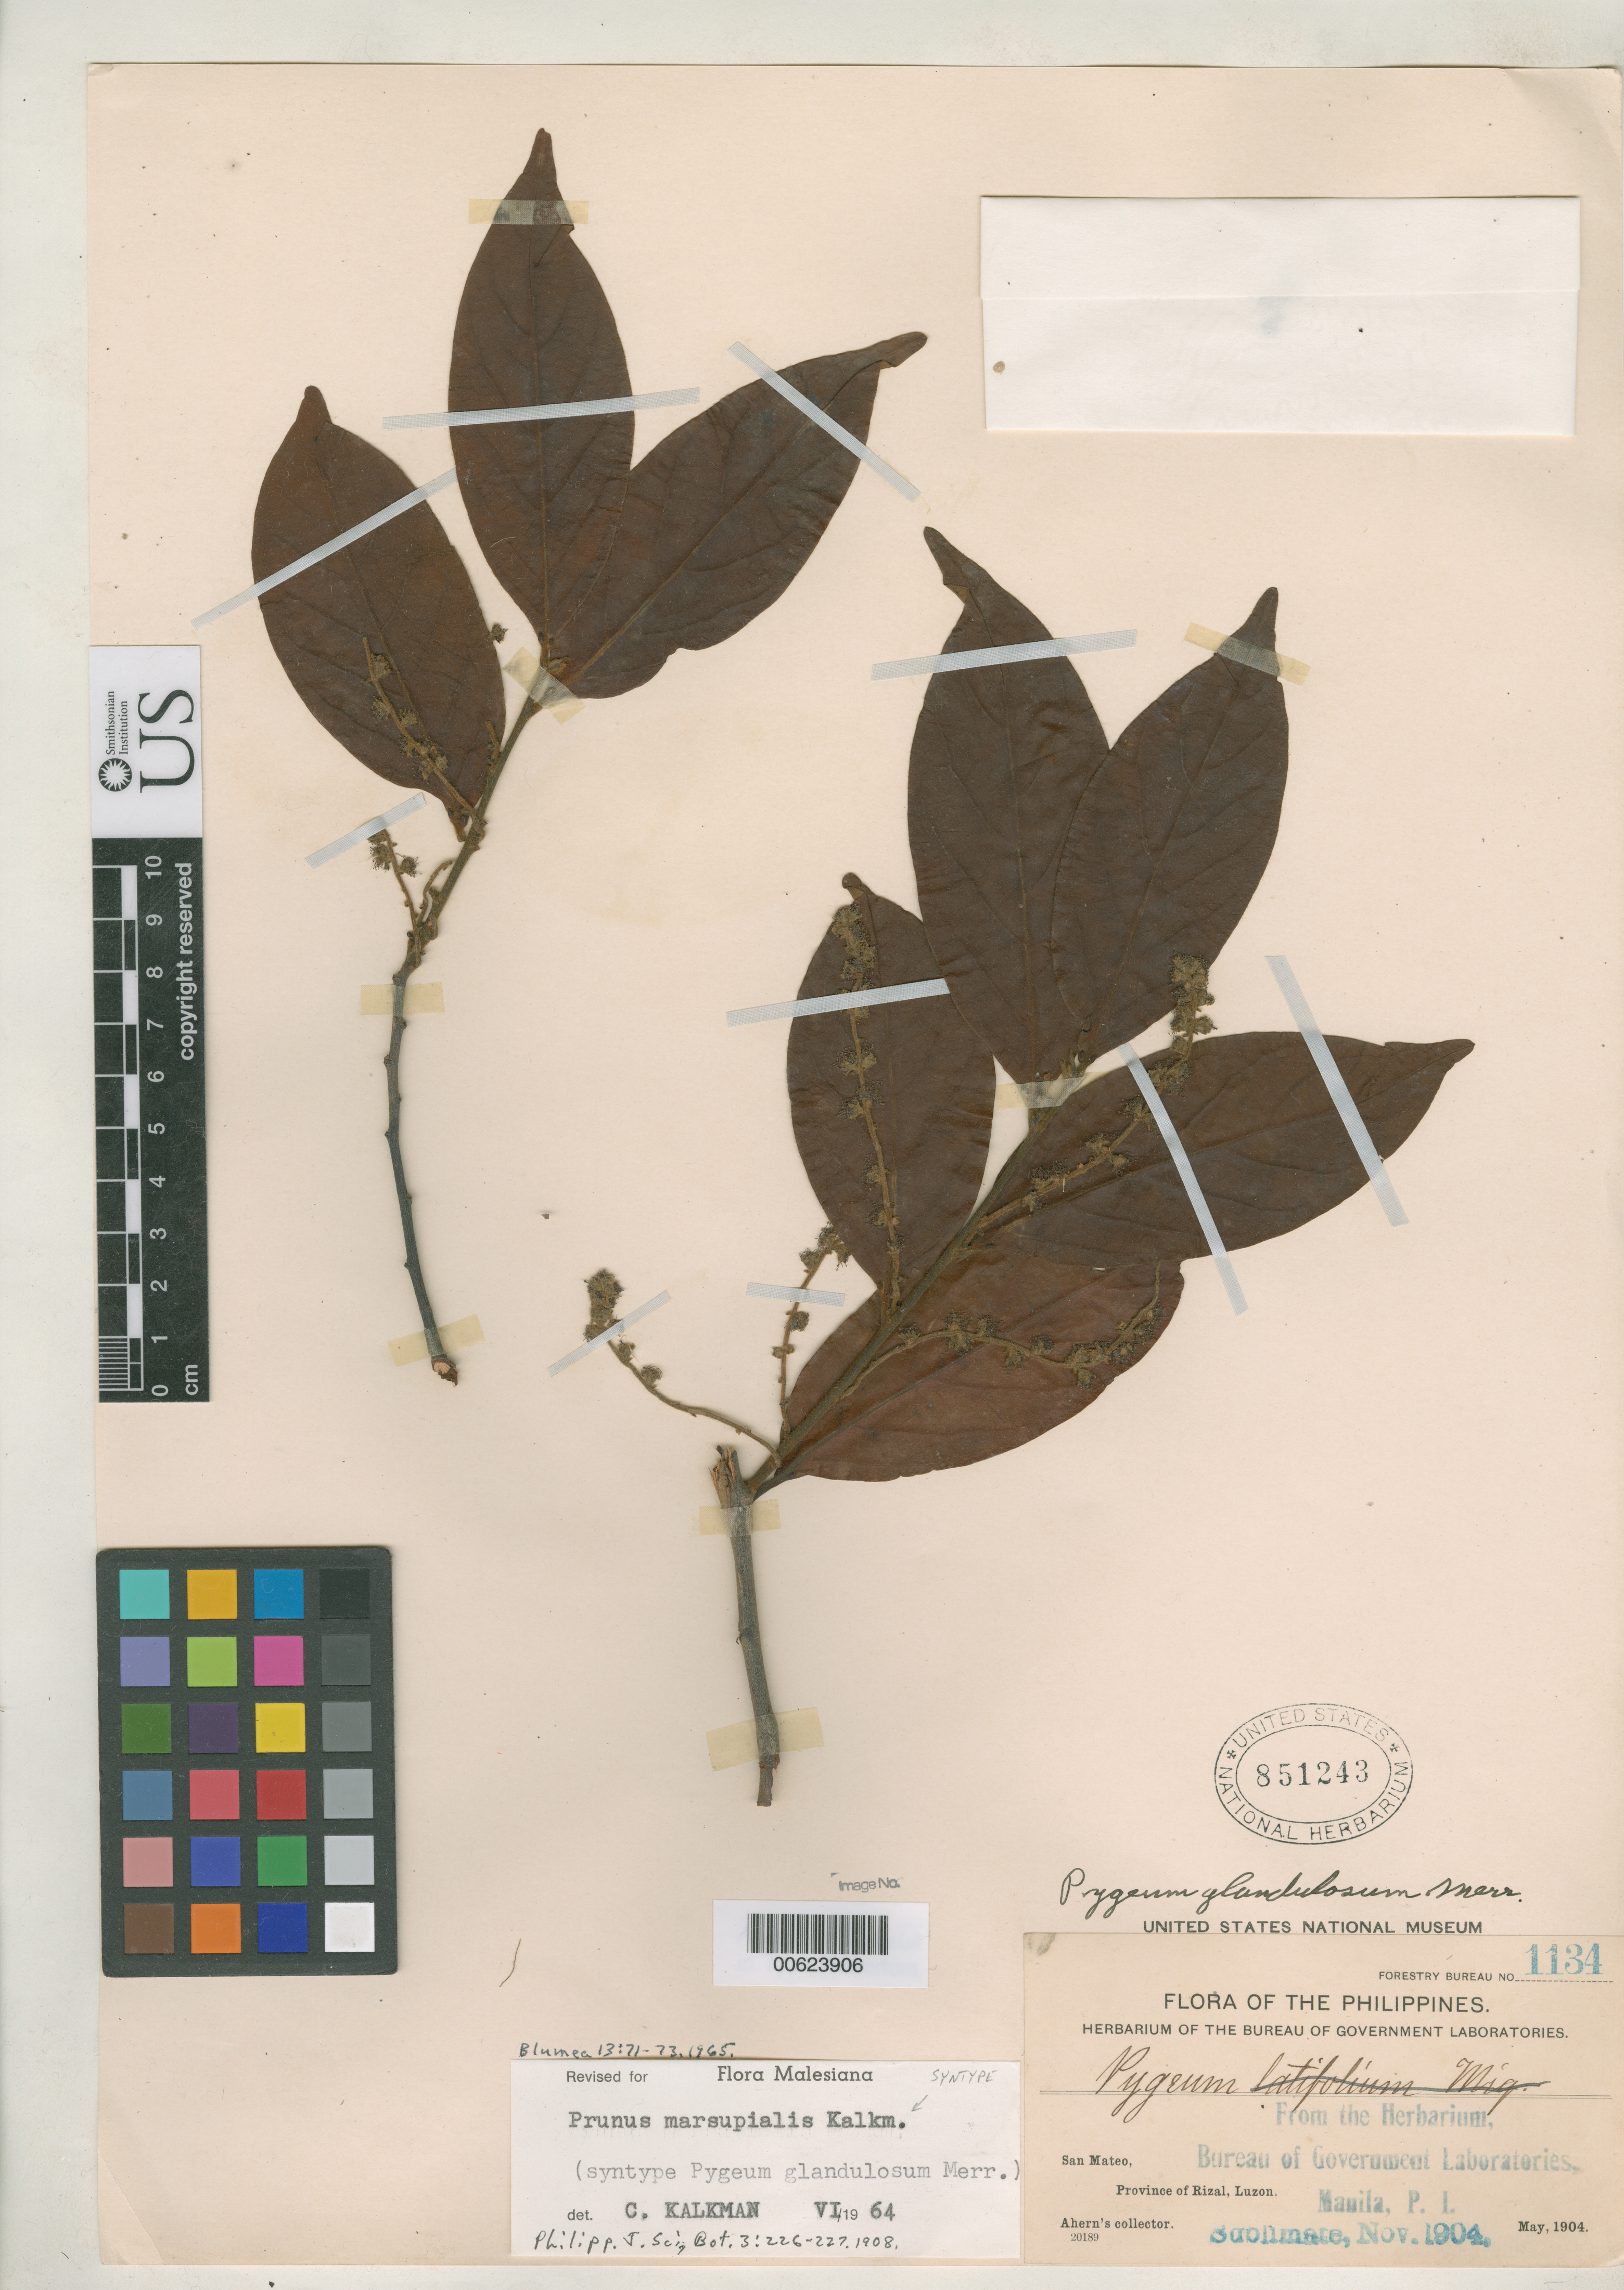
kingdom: Plantae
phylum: Tracheophyta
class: Magnoliopsida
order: Rosales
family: Rosaceae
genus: Pygeum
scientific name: Pygeum glandulosum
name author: Merr.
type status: Syntype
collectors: Ahern's collector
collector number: For. Bur. 1134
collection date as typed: May 1904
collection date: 1904-05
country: Philippines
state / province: Calabarzon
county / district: Rizal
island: Luzon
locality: San Mateo.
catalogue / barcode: US 851243